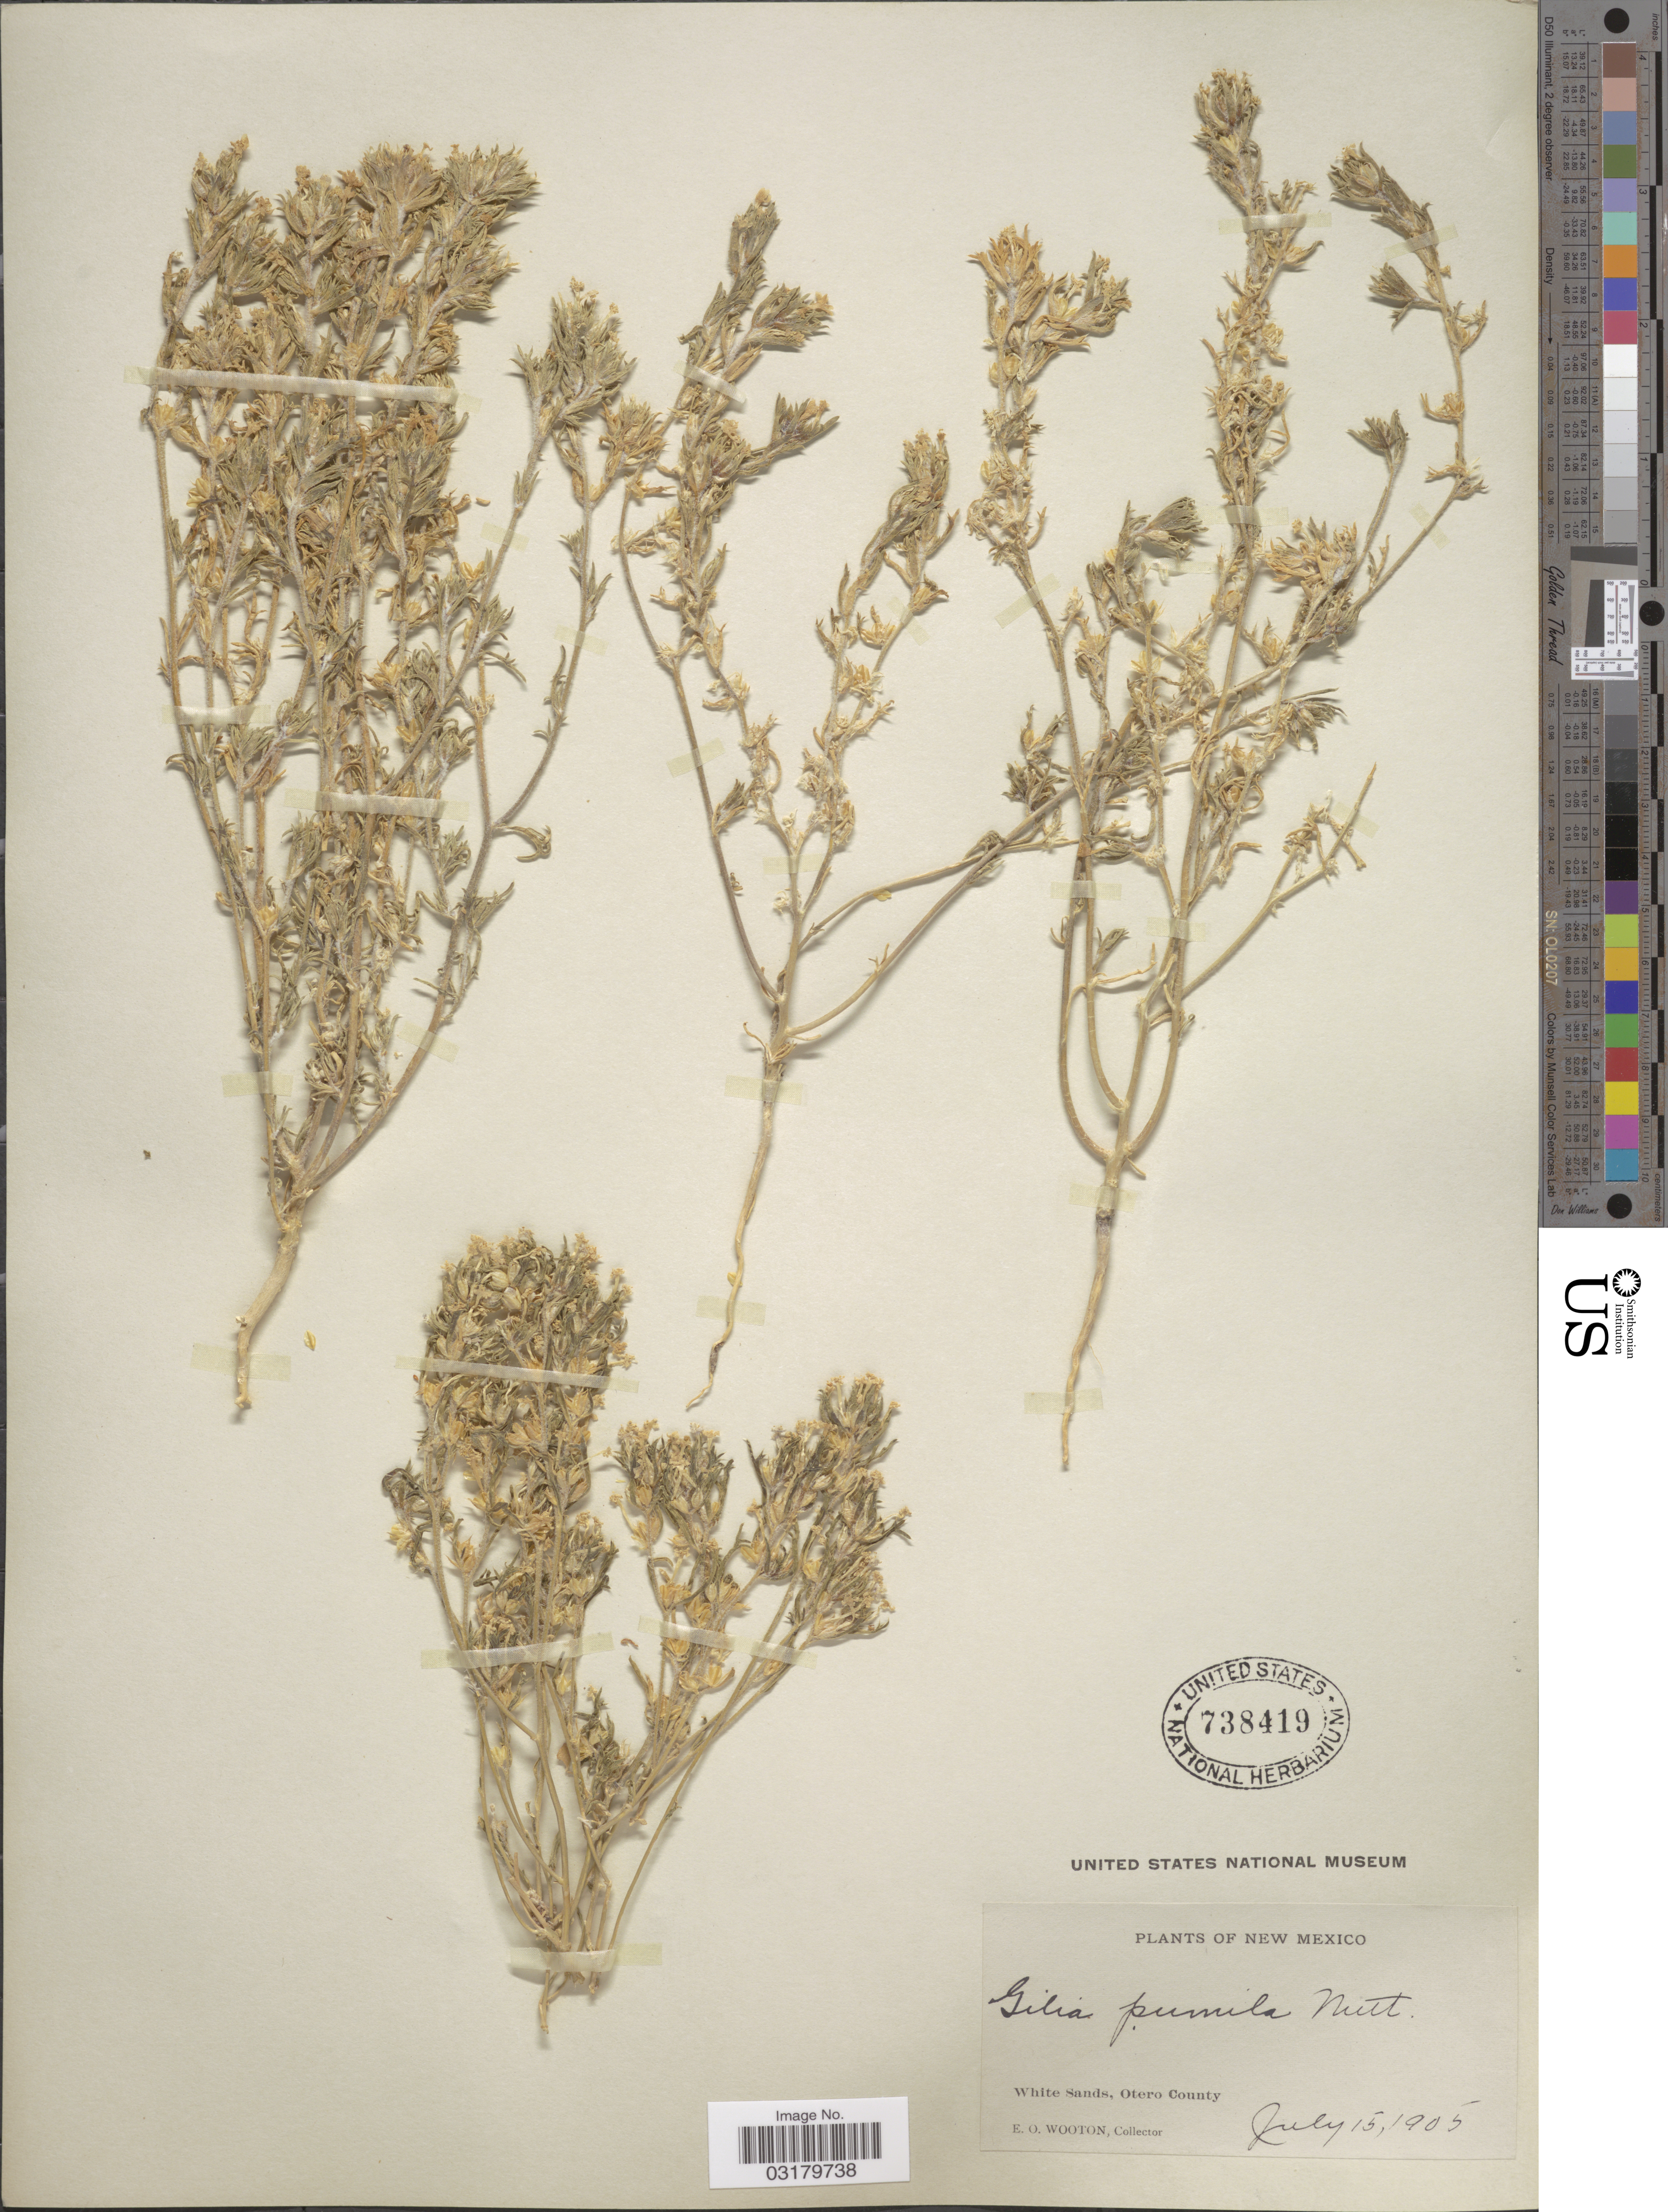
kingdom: Plantae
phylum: Tracheophyta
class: Magnoliopsida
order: Ericales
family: Polemoniaceae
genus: Ipomopsis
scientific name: Ipomopsis pumila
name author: (Nutt.) V.E. Grant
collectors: E. O. Wooton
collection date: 1905-07-15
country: United States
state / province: New Mexico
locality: White Sands, Otero County.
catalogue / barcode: US 738419